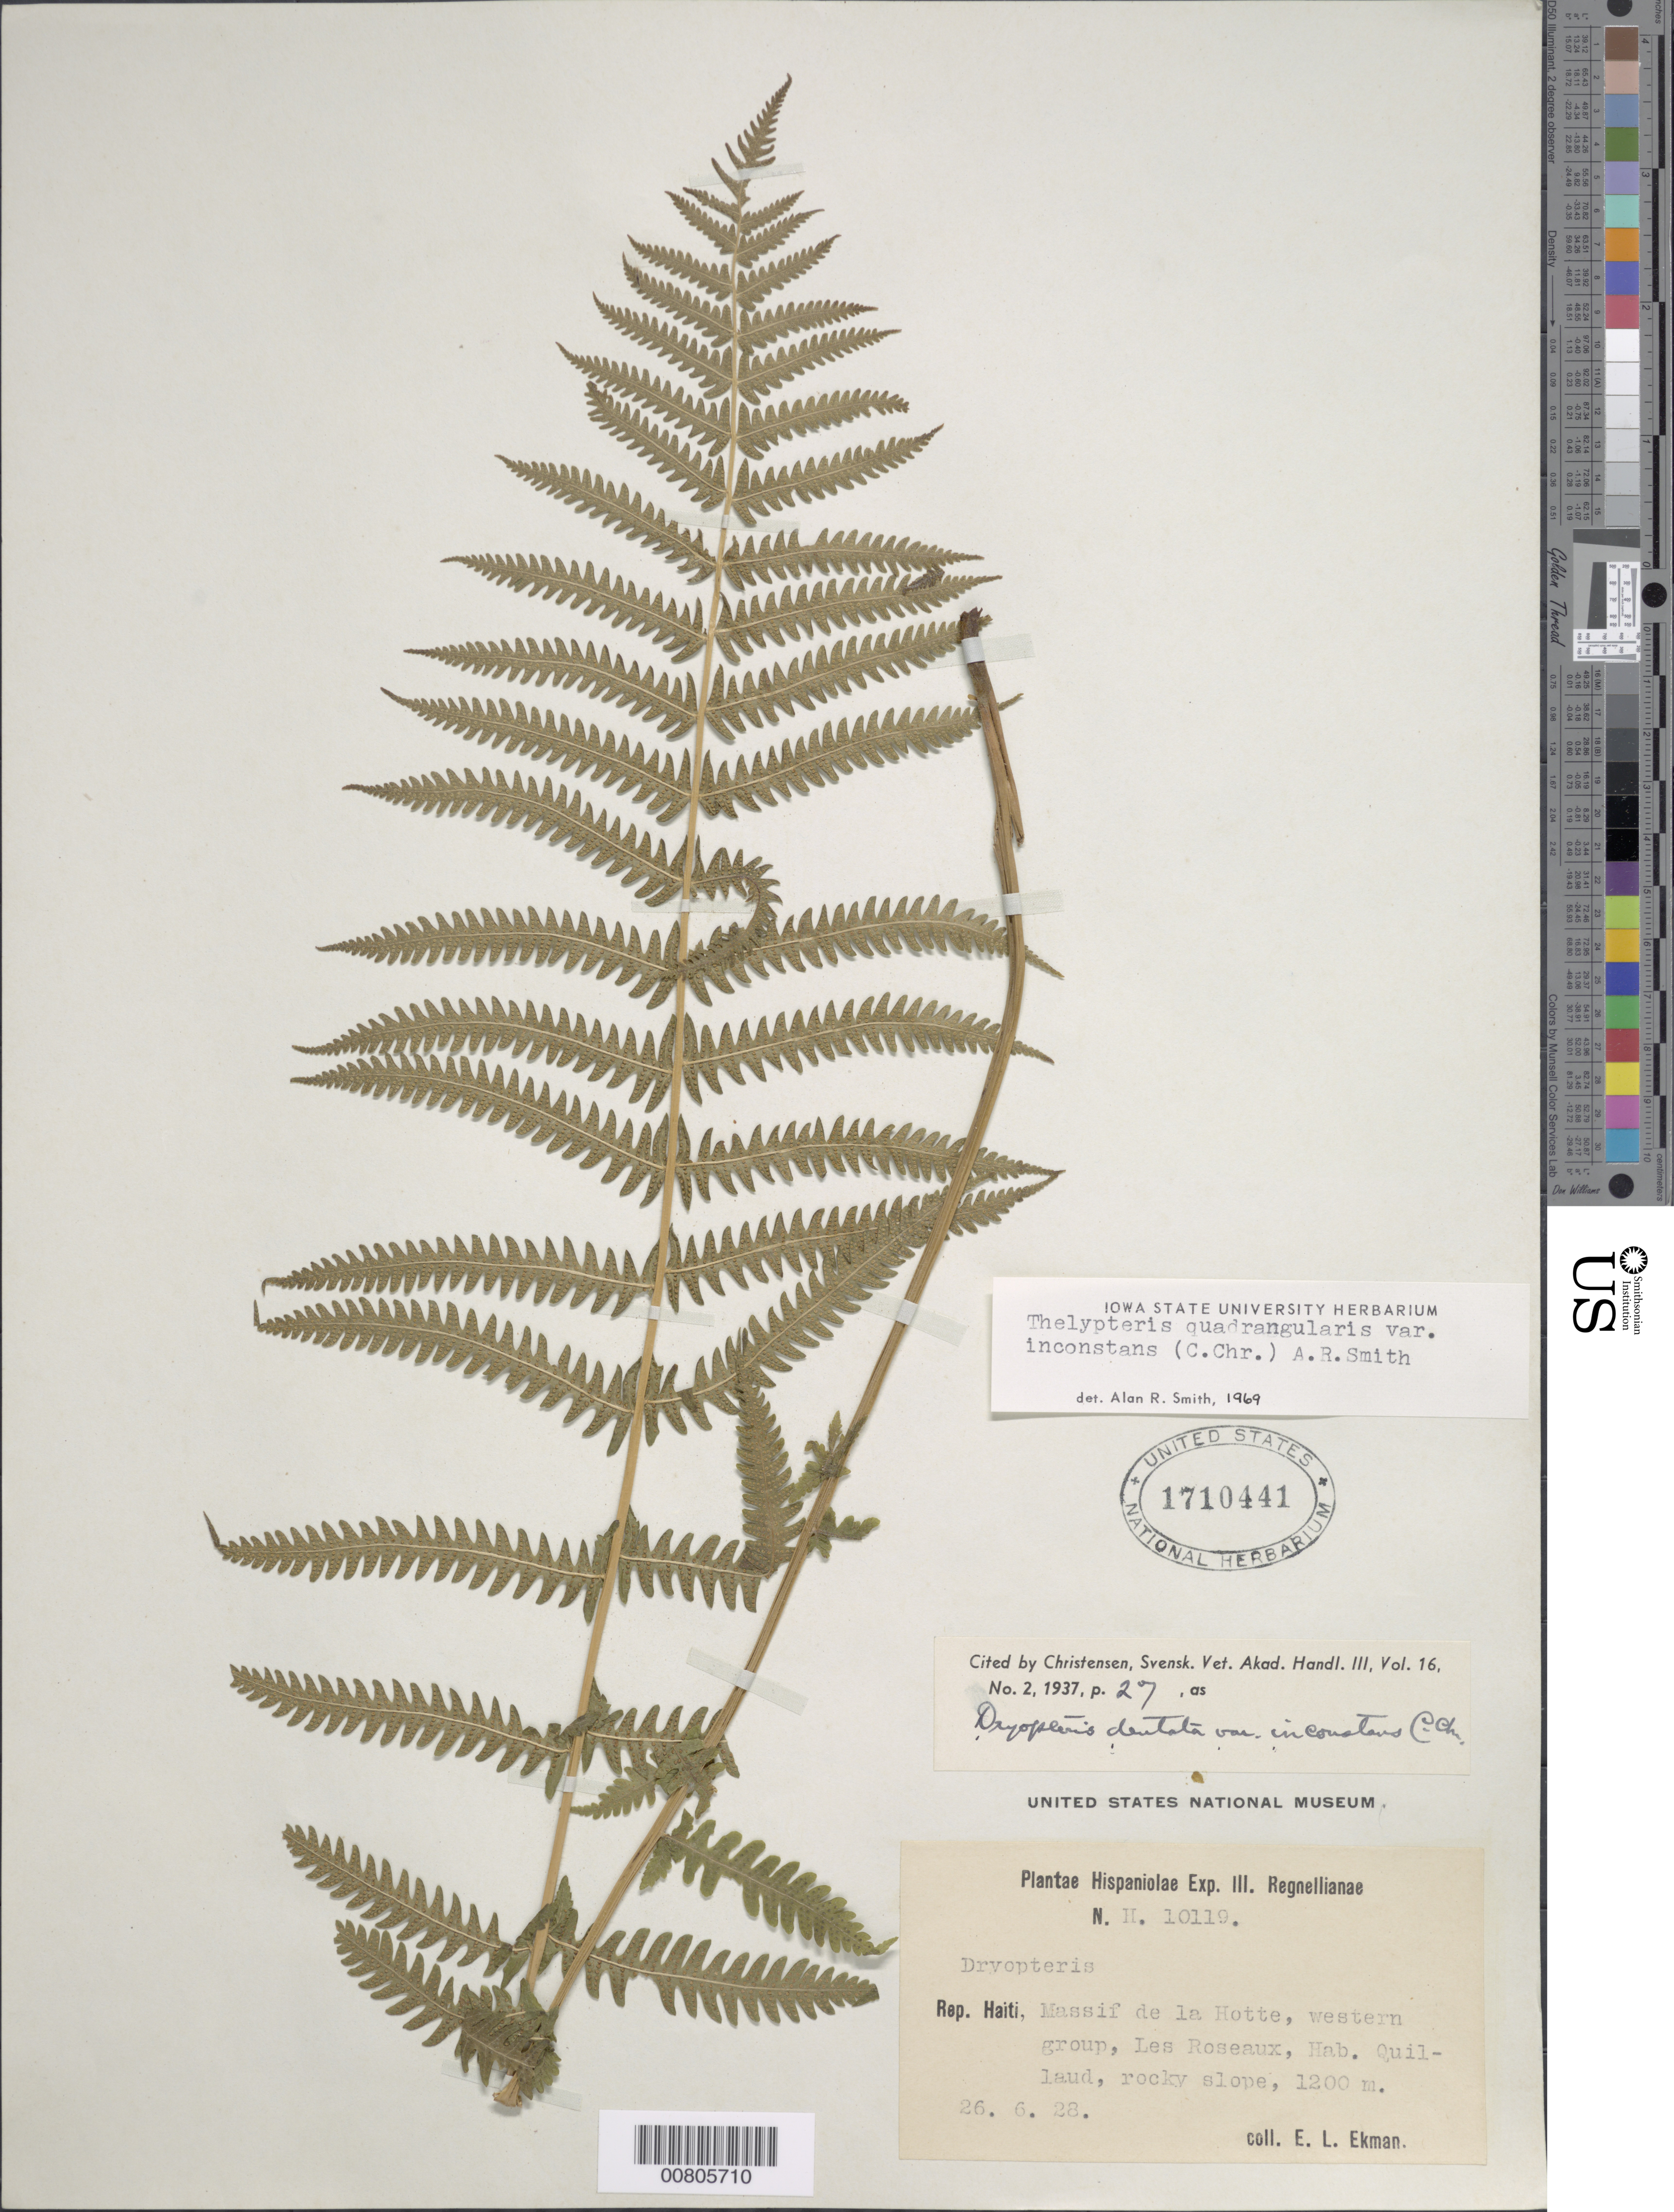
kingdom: Plantae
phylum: Tracheophyta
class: Polypodiopsida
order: Polypodiales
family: Thelypteridaceae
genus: Christella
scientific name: Christella hispidula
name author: (Decne.) Holttum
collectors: E. L. Ekman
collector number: H 10119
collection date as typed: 26 Jun 1928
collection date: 1928-06-26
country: Haiti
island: Hispaniola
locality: Massif de la Hotte, western group, Les Roseaux, Hab. Quillaud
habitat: Rocky slope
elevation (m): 1200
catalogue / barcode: US 1710441